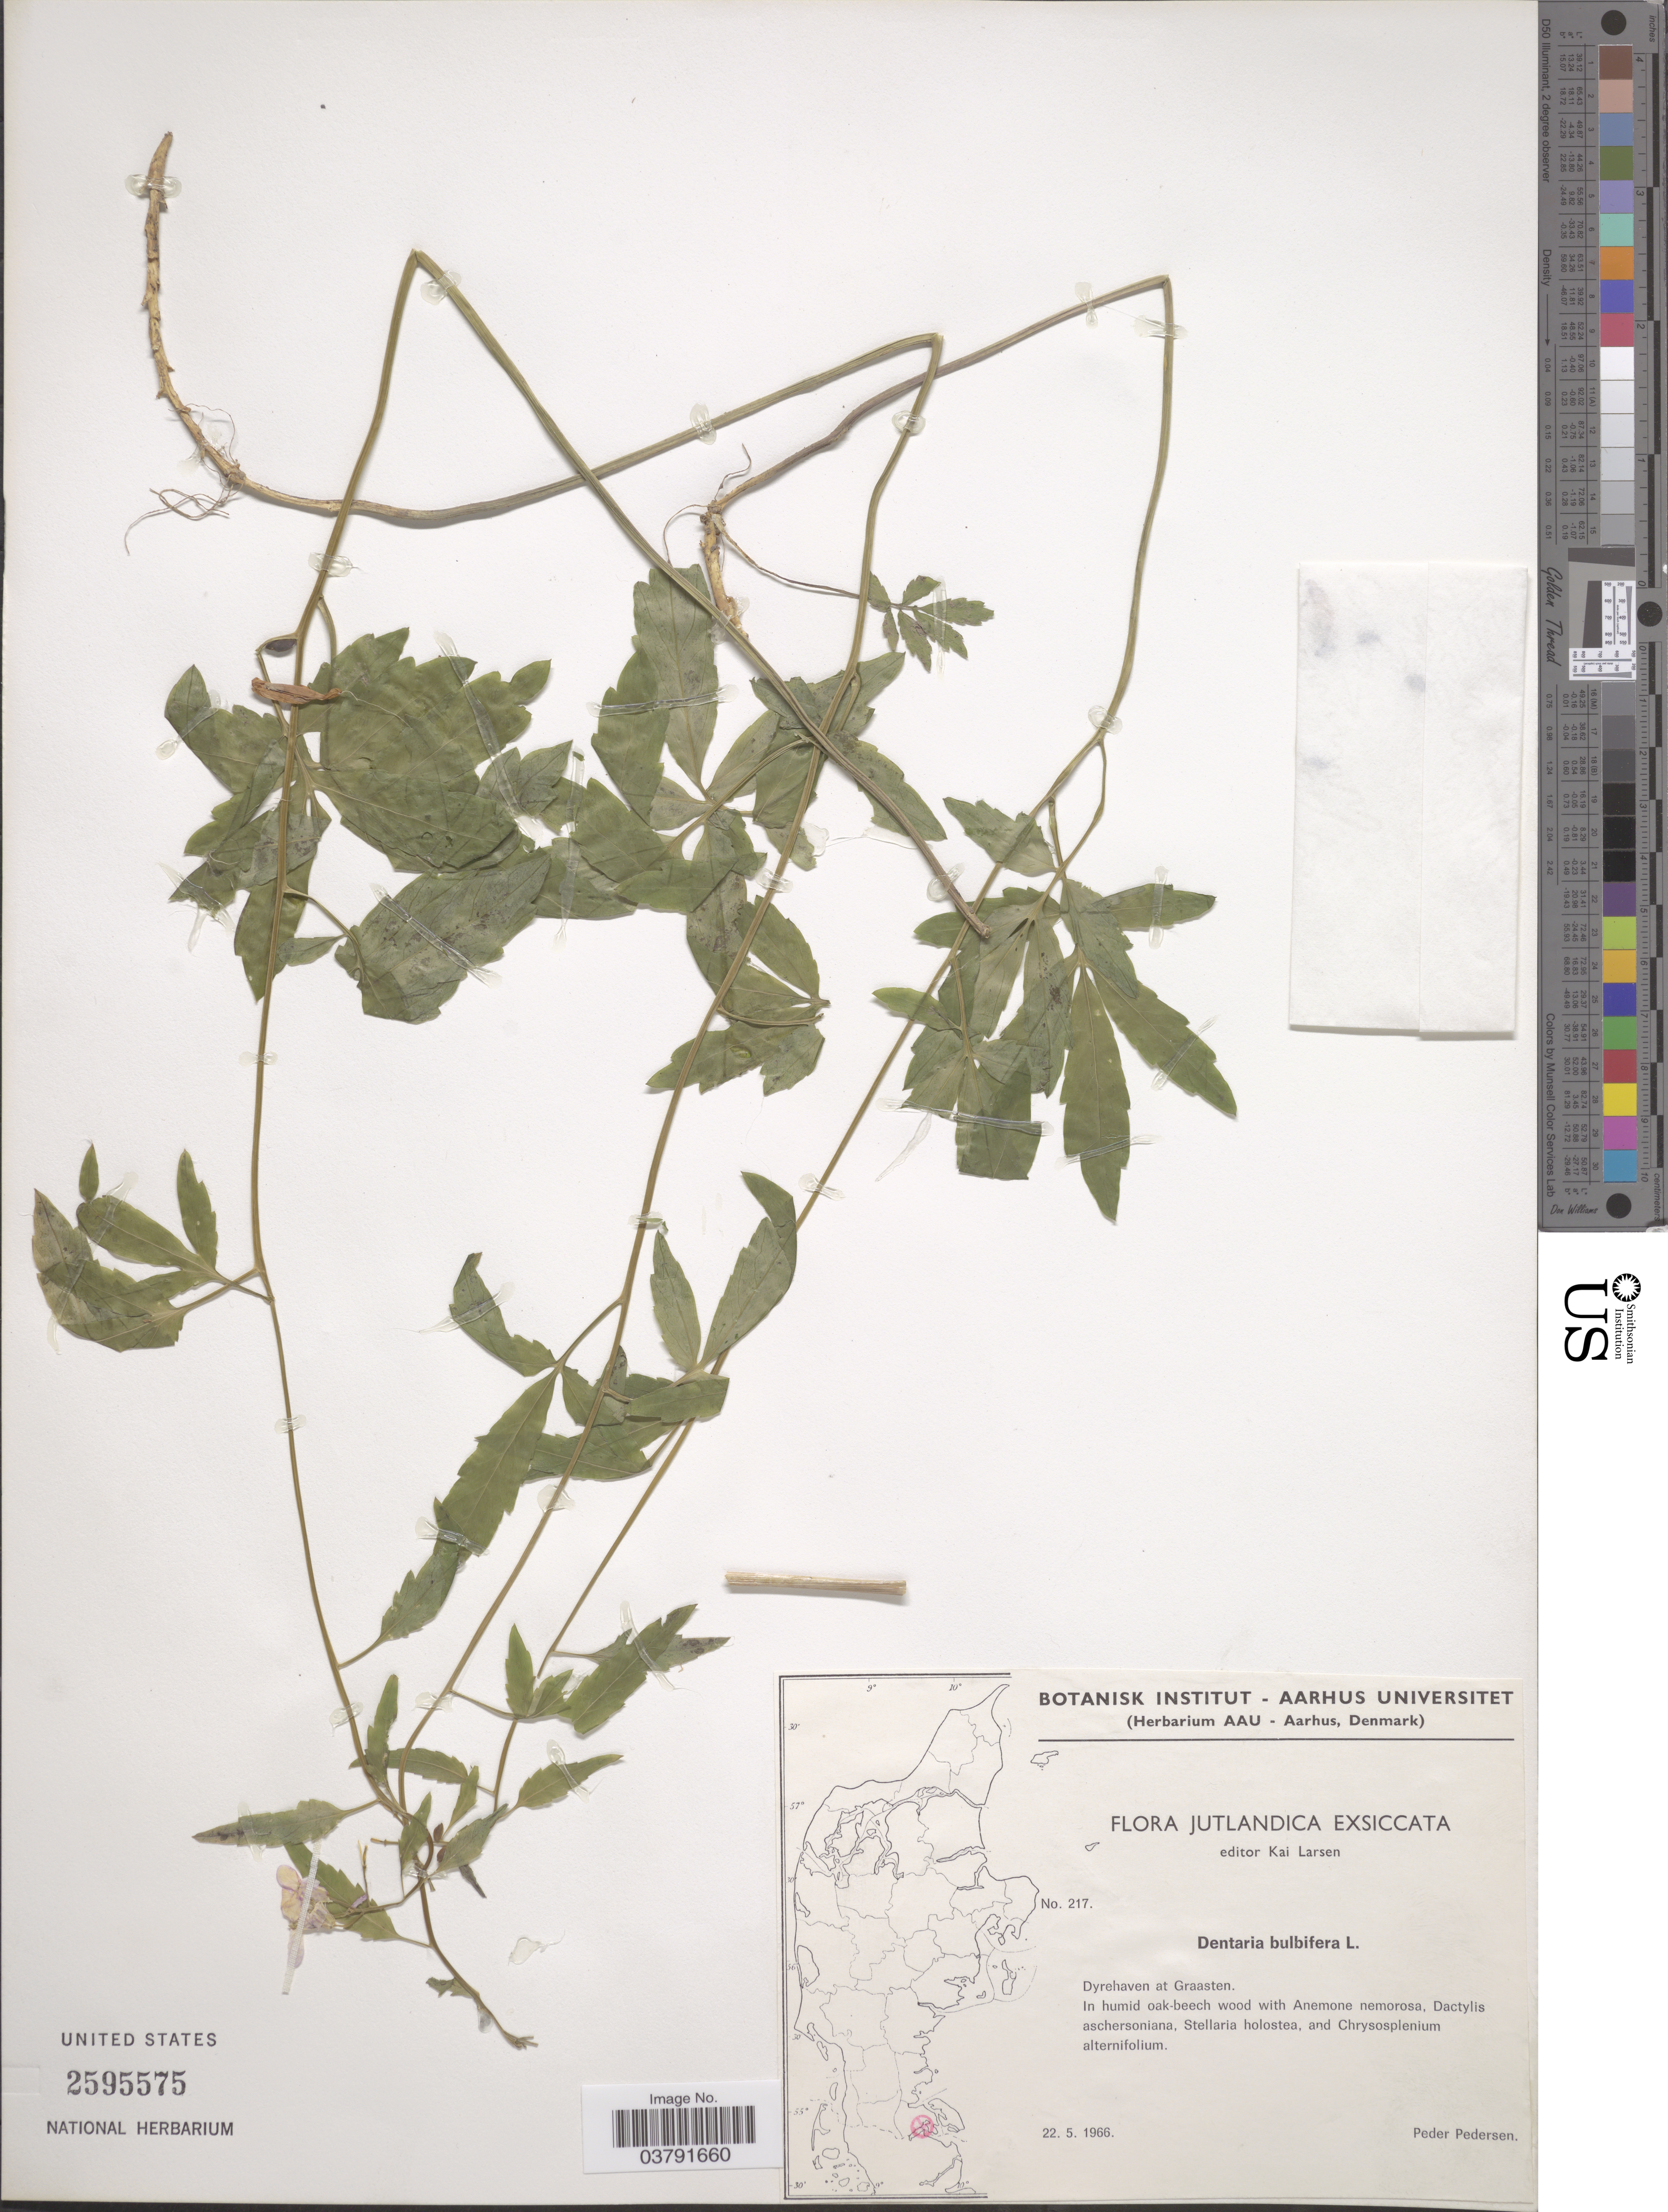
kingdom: Plantae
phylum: Tracheophyta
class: Magnoliopsida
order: Brassicales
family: Brassicaceae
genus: Dentaria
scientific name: Dentaria bulbifera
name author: L.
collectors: P. Pedersen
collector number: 217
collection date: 1966-05-22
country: Denmark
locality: Jutlandica. Dyrehaven at Graasten.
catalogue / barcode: US 2595575